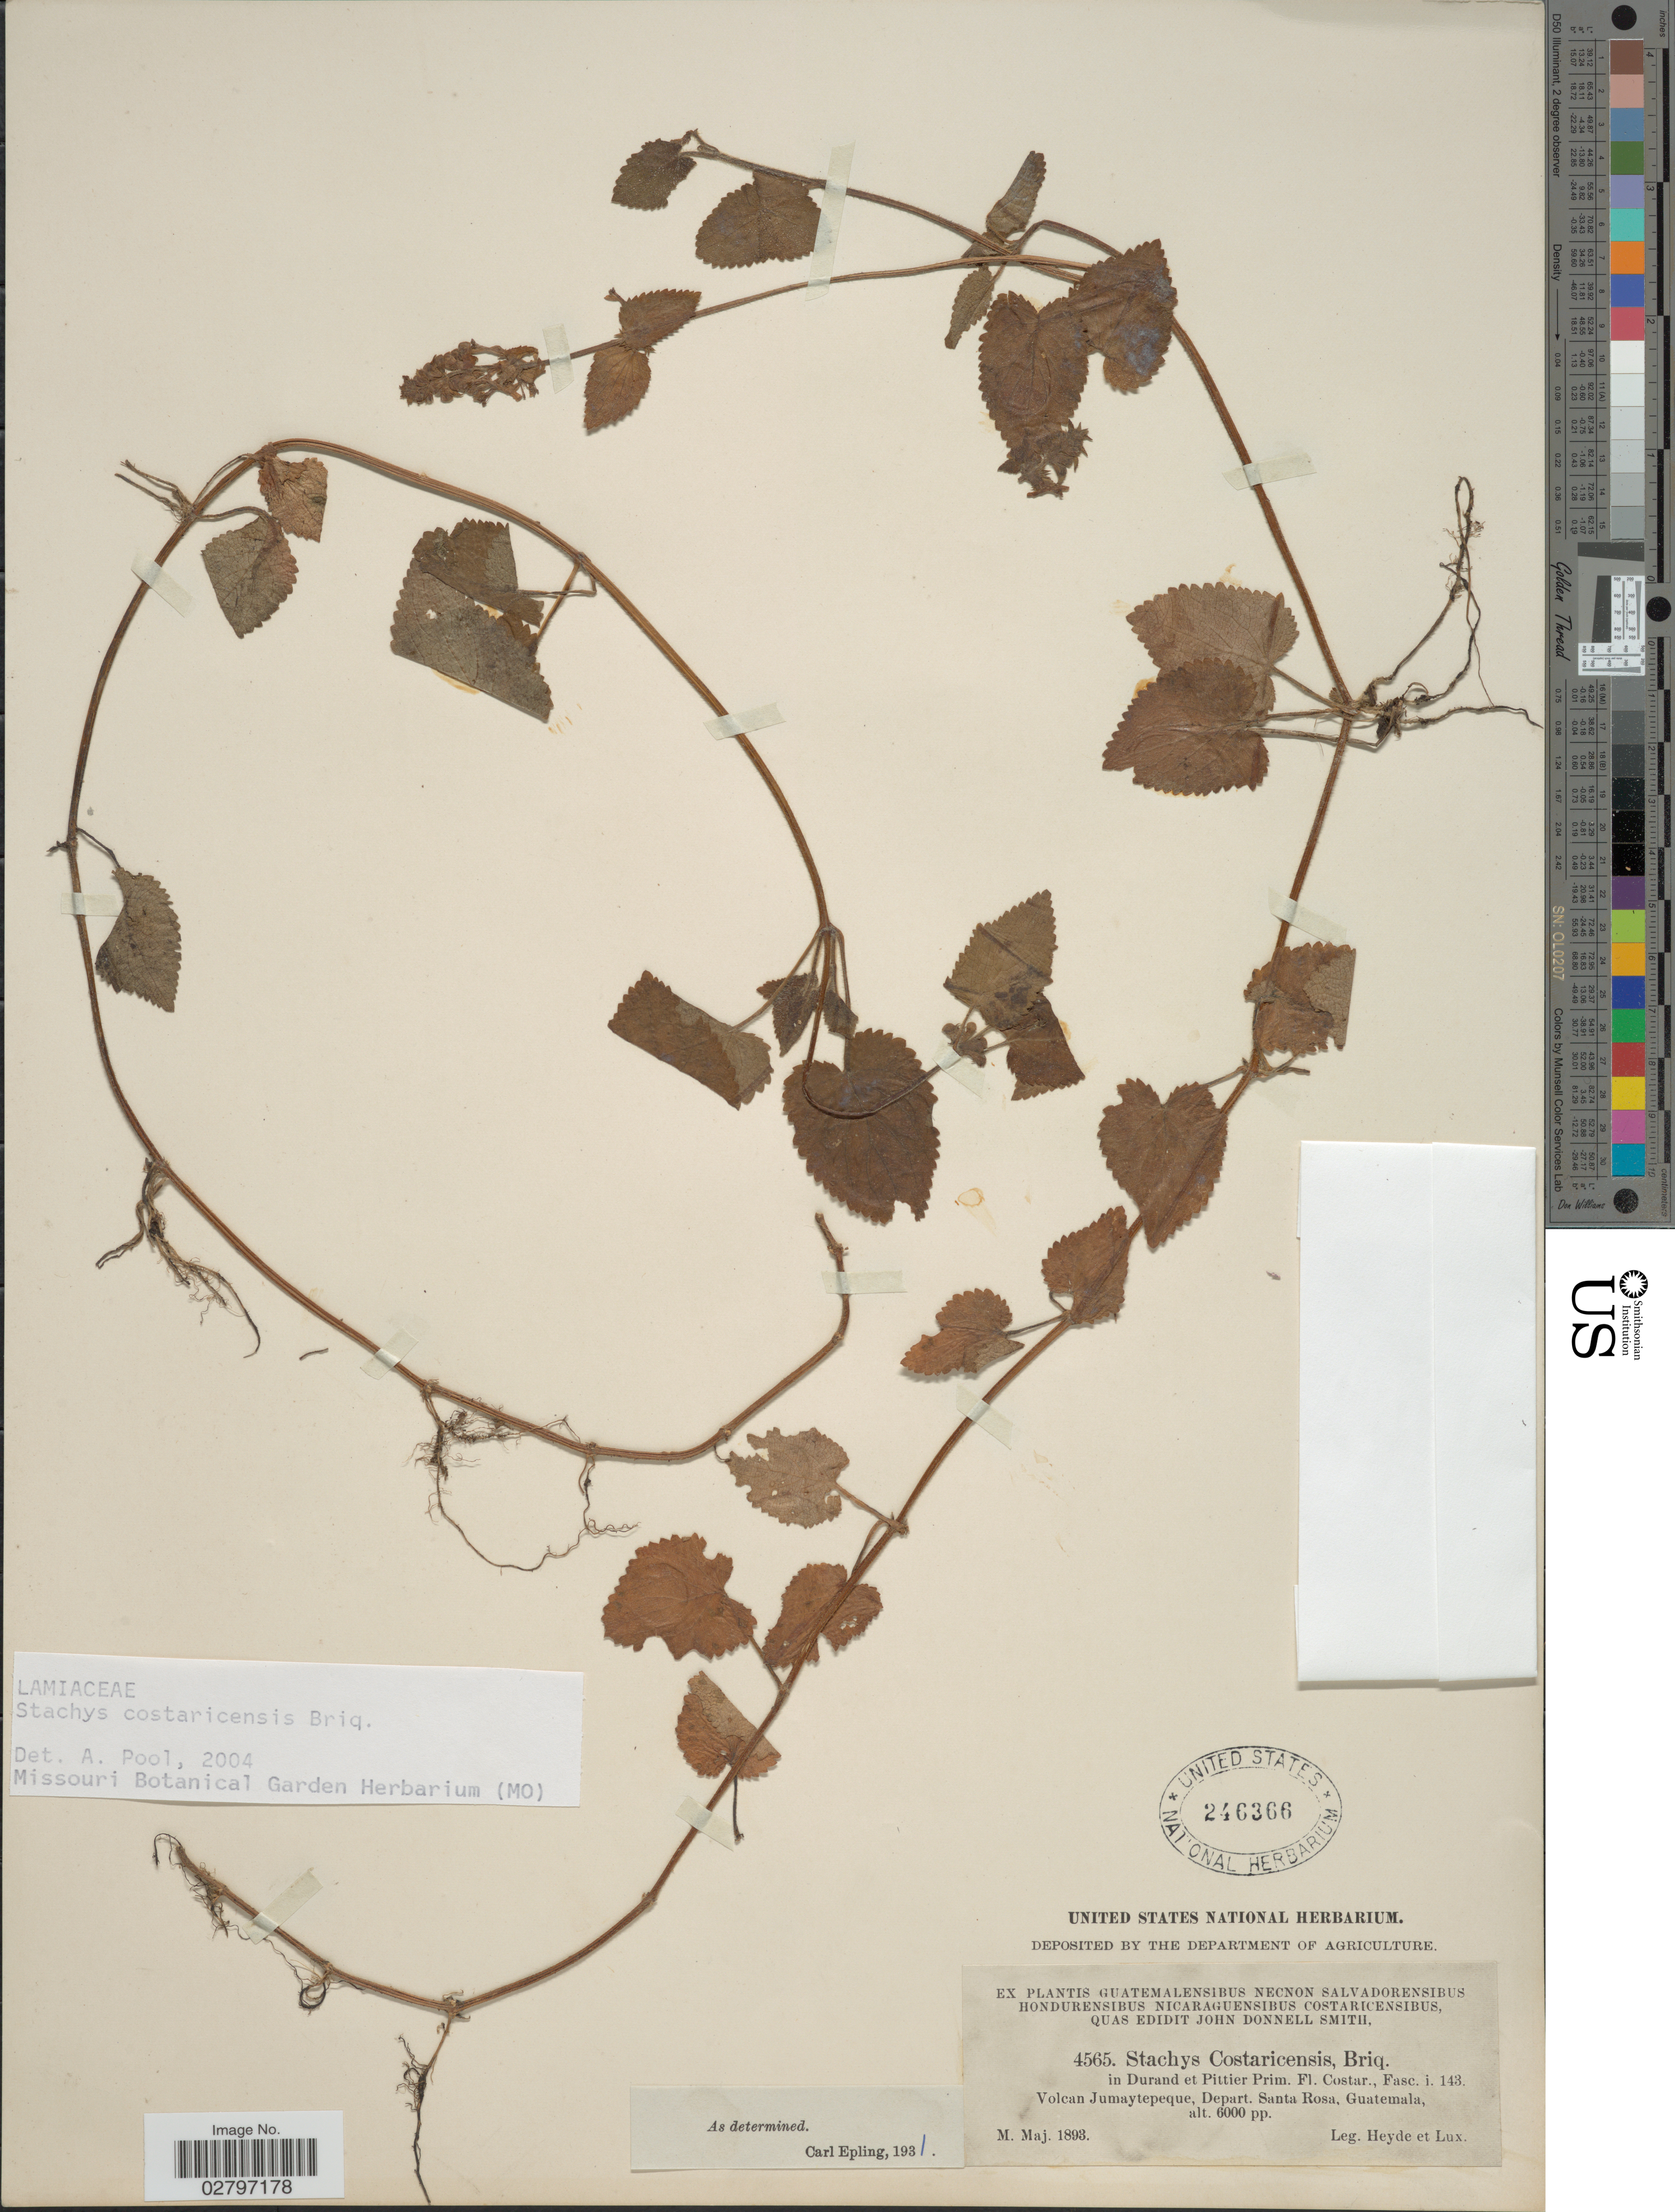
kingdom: Plantae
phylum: Tracheophyta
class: Magnoliopsida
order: Lamiales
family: Lamiaceae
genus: Stachys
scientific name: Stachys costaricensis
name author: Briq.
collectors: Heyde & Lux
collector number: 4565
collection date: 1893-05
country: Guatemala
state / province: Santa Rosa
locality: Volcan Jumaytepeque, Depart. Santa Rosa.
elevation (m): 1829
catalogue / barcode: US 246366